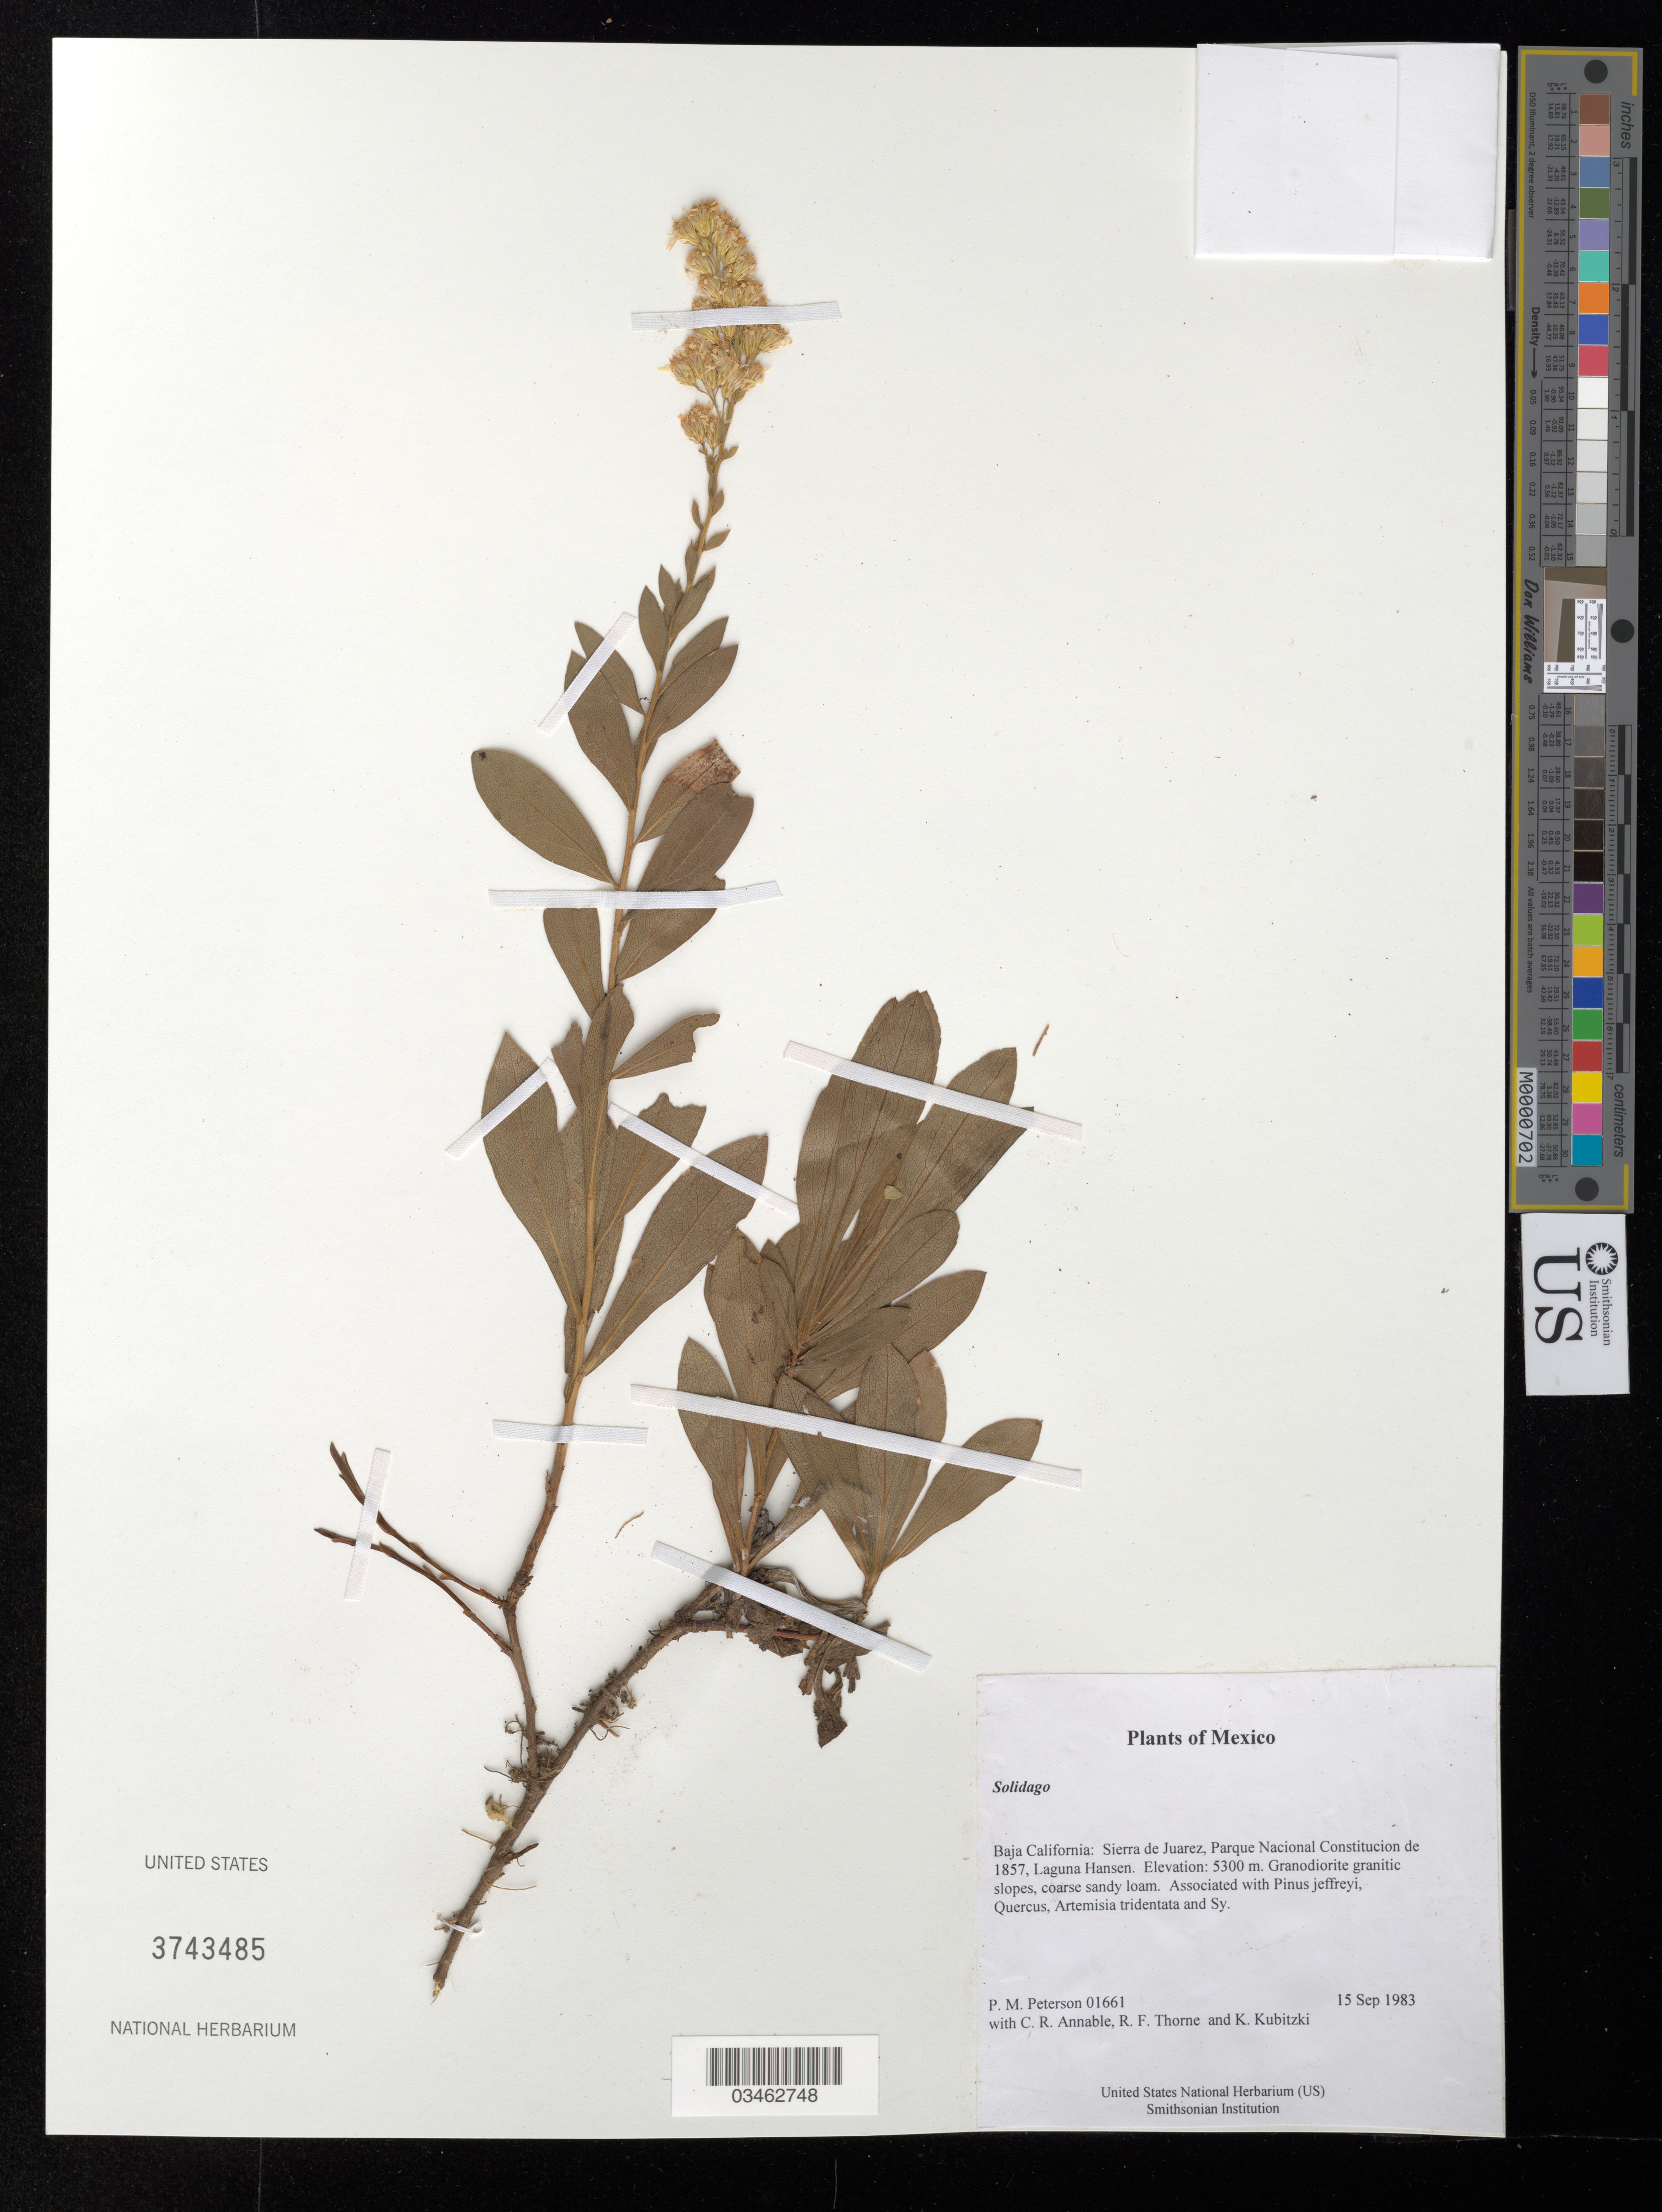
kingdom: Plantae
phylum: Tracheophyta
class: Magnoliopsida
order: Asterales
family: Asteraceae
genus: Solidago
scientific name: Solidago sp.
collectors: P. M. Peterson, C. R. Annable, R. F. Thorne & K. Kubitzki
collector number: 01661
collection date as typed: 15 Sep 1983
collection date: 1983-09-15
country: Mexico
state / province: Baja California Norte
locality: Sierra de Juarez, Parque Nacional Constitucion de 1857, Laguna Hansen.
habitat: Granodiorite granitic slopes, coarse sandy loam. Associated with Pinus jeffreyi, Quercus, Artemisia tridentata and Sy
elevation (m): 5300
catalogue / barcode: US 3743485